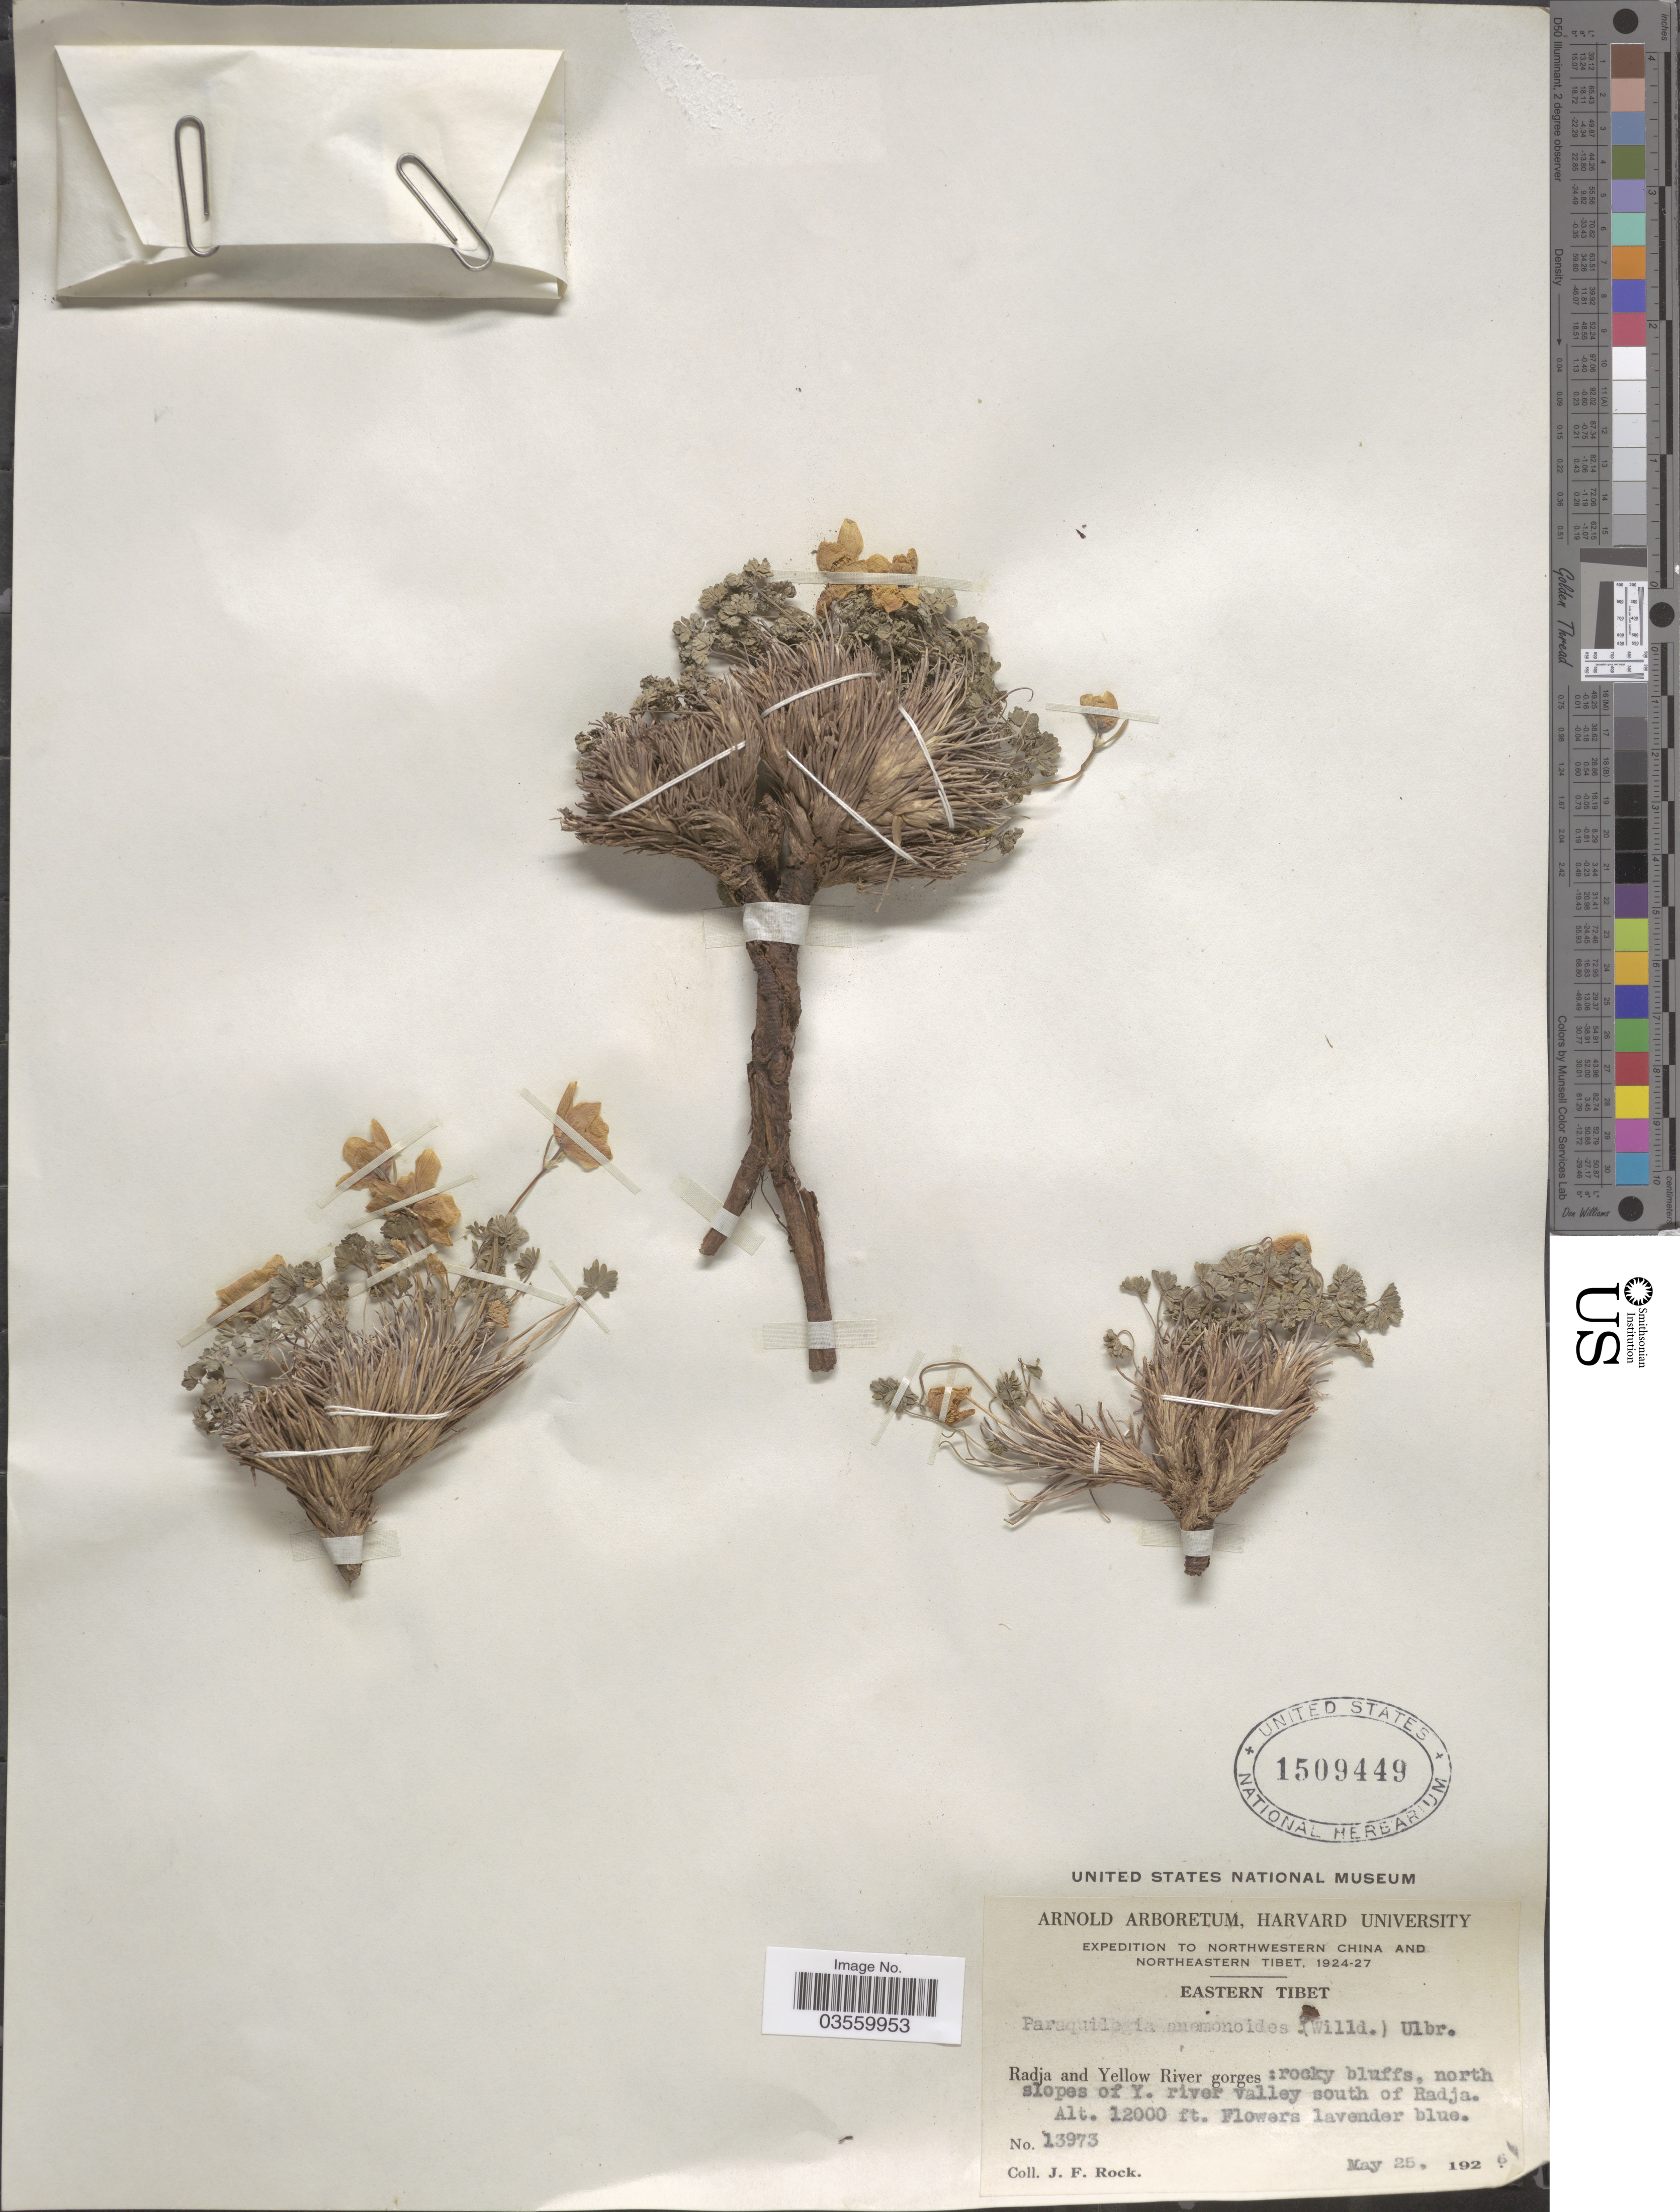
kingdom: Plantae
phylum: Tracheophyta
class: Magnoliopsida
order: Ranunculales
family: Ranunculaceae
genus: Paraquilegia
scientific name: Paraquilegia microphylla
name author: (Royle) J.R. Drumm. & Hutch.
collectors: J. Rock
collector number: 13973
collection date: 1926-05-25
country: China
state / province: Xizang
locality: Eastern Tibet. Radja and Yellow River gorges: rocky bluffs, north slopes of Y. river valley south of Radja.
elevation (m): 3658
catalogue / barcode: US 1509449